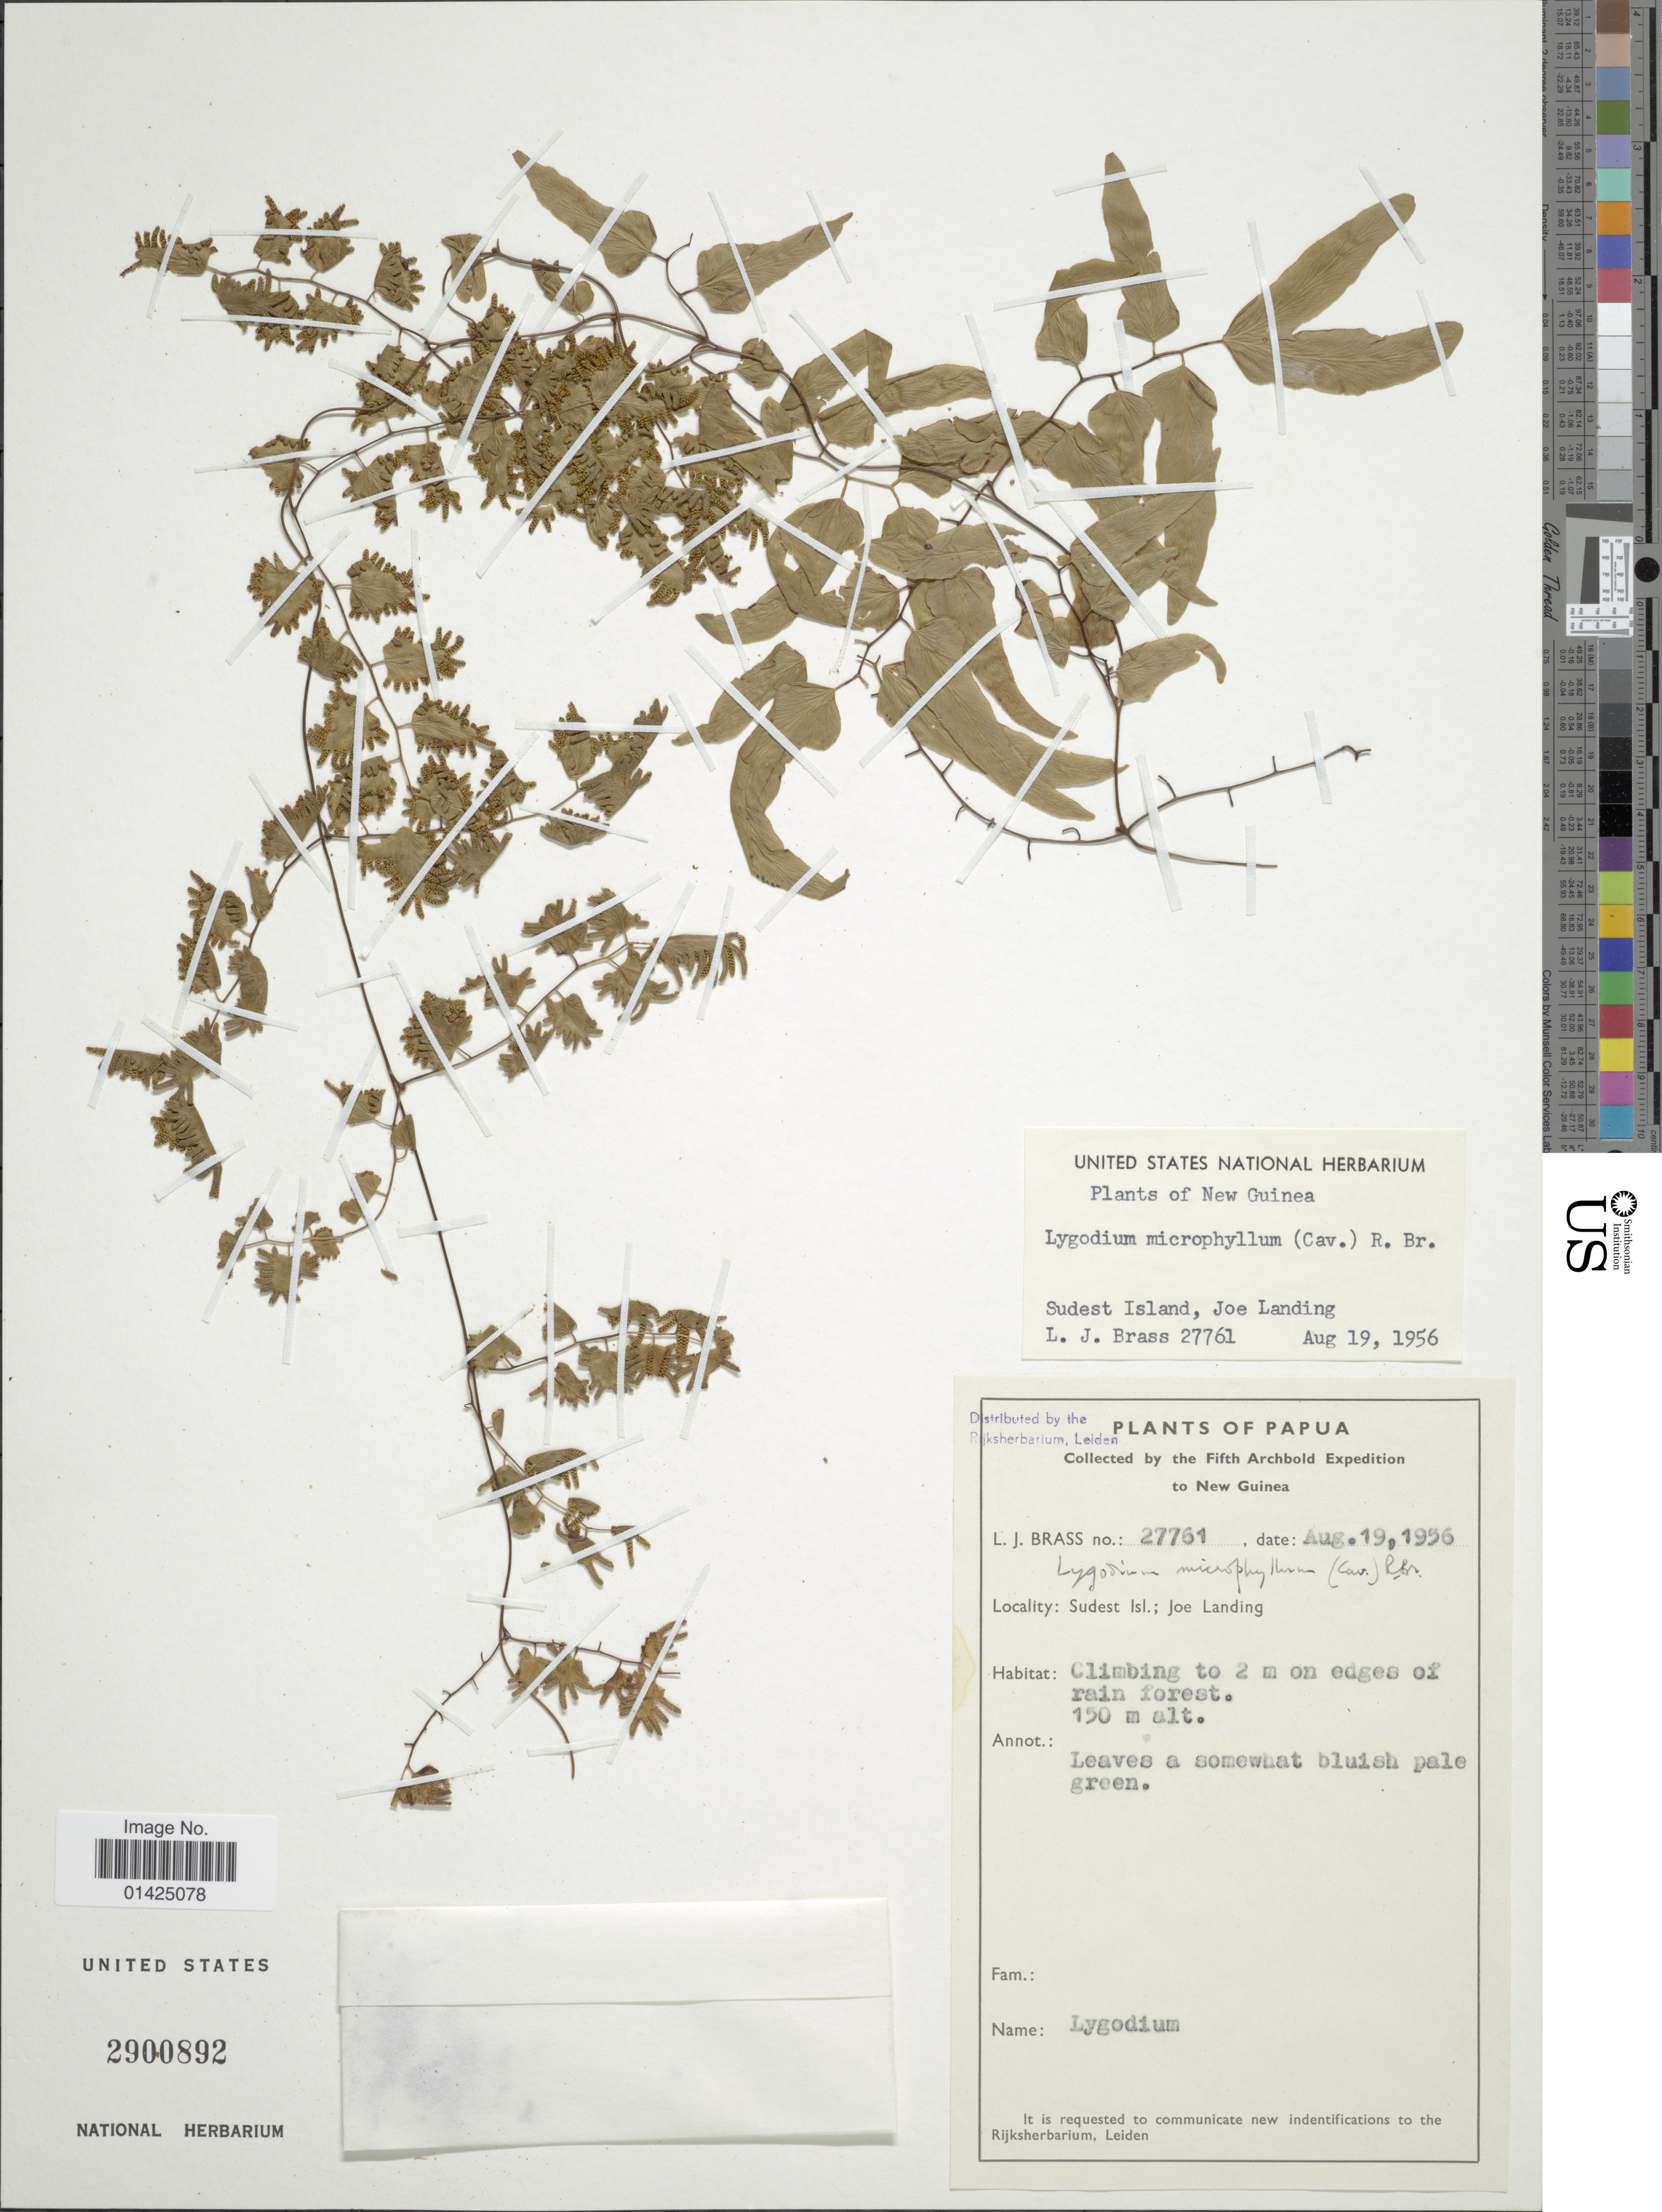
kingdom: Plantae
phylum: Tracheophyta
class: Polypodiopsida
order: Schizaeales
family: Lygodiaceae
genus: Lygodium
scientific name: Lygodium microphyllum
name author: (Cav.) R. Br.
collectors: L. J. Brass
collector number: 27761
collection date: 1956-08-19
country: Papua New Guinea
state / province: Milne Bay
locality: Sudest Isl., Joe Landing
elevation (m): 150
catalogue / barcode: US 2900892